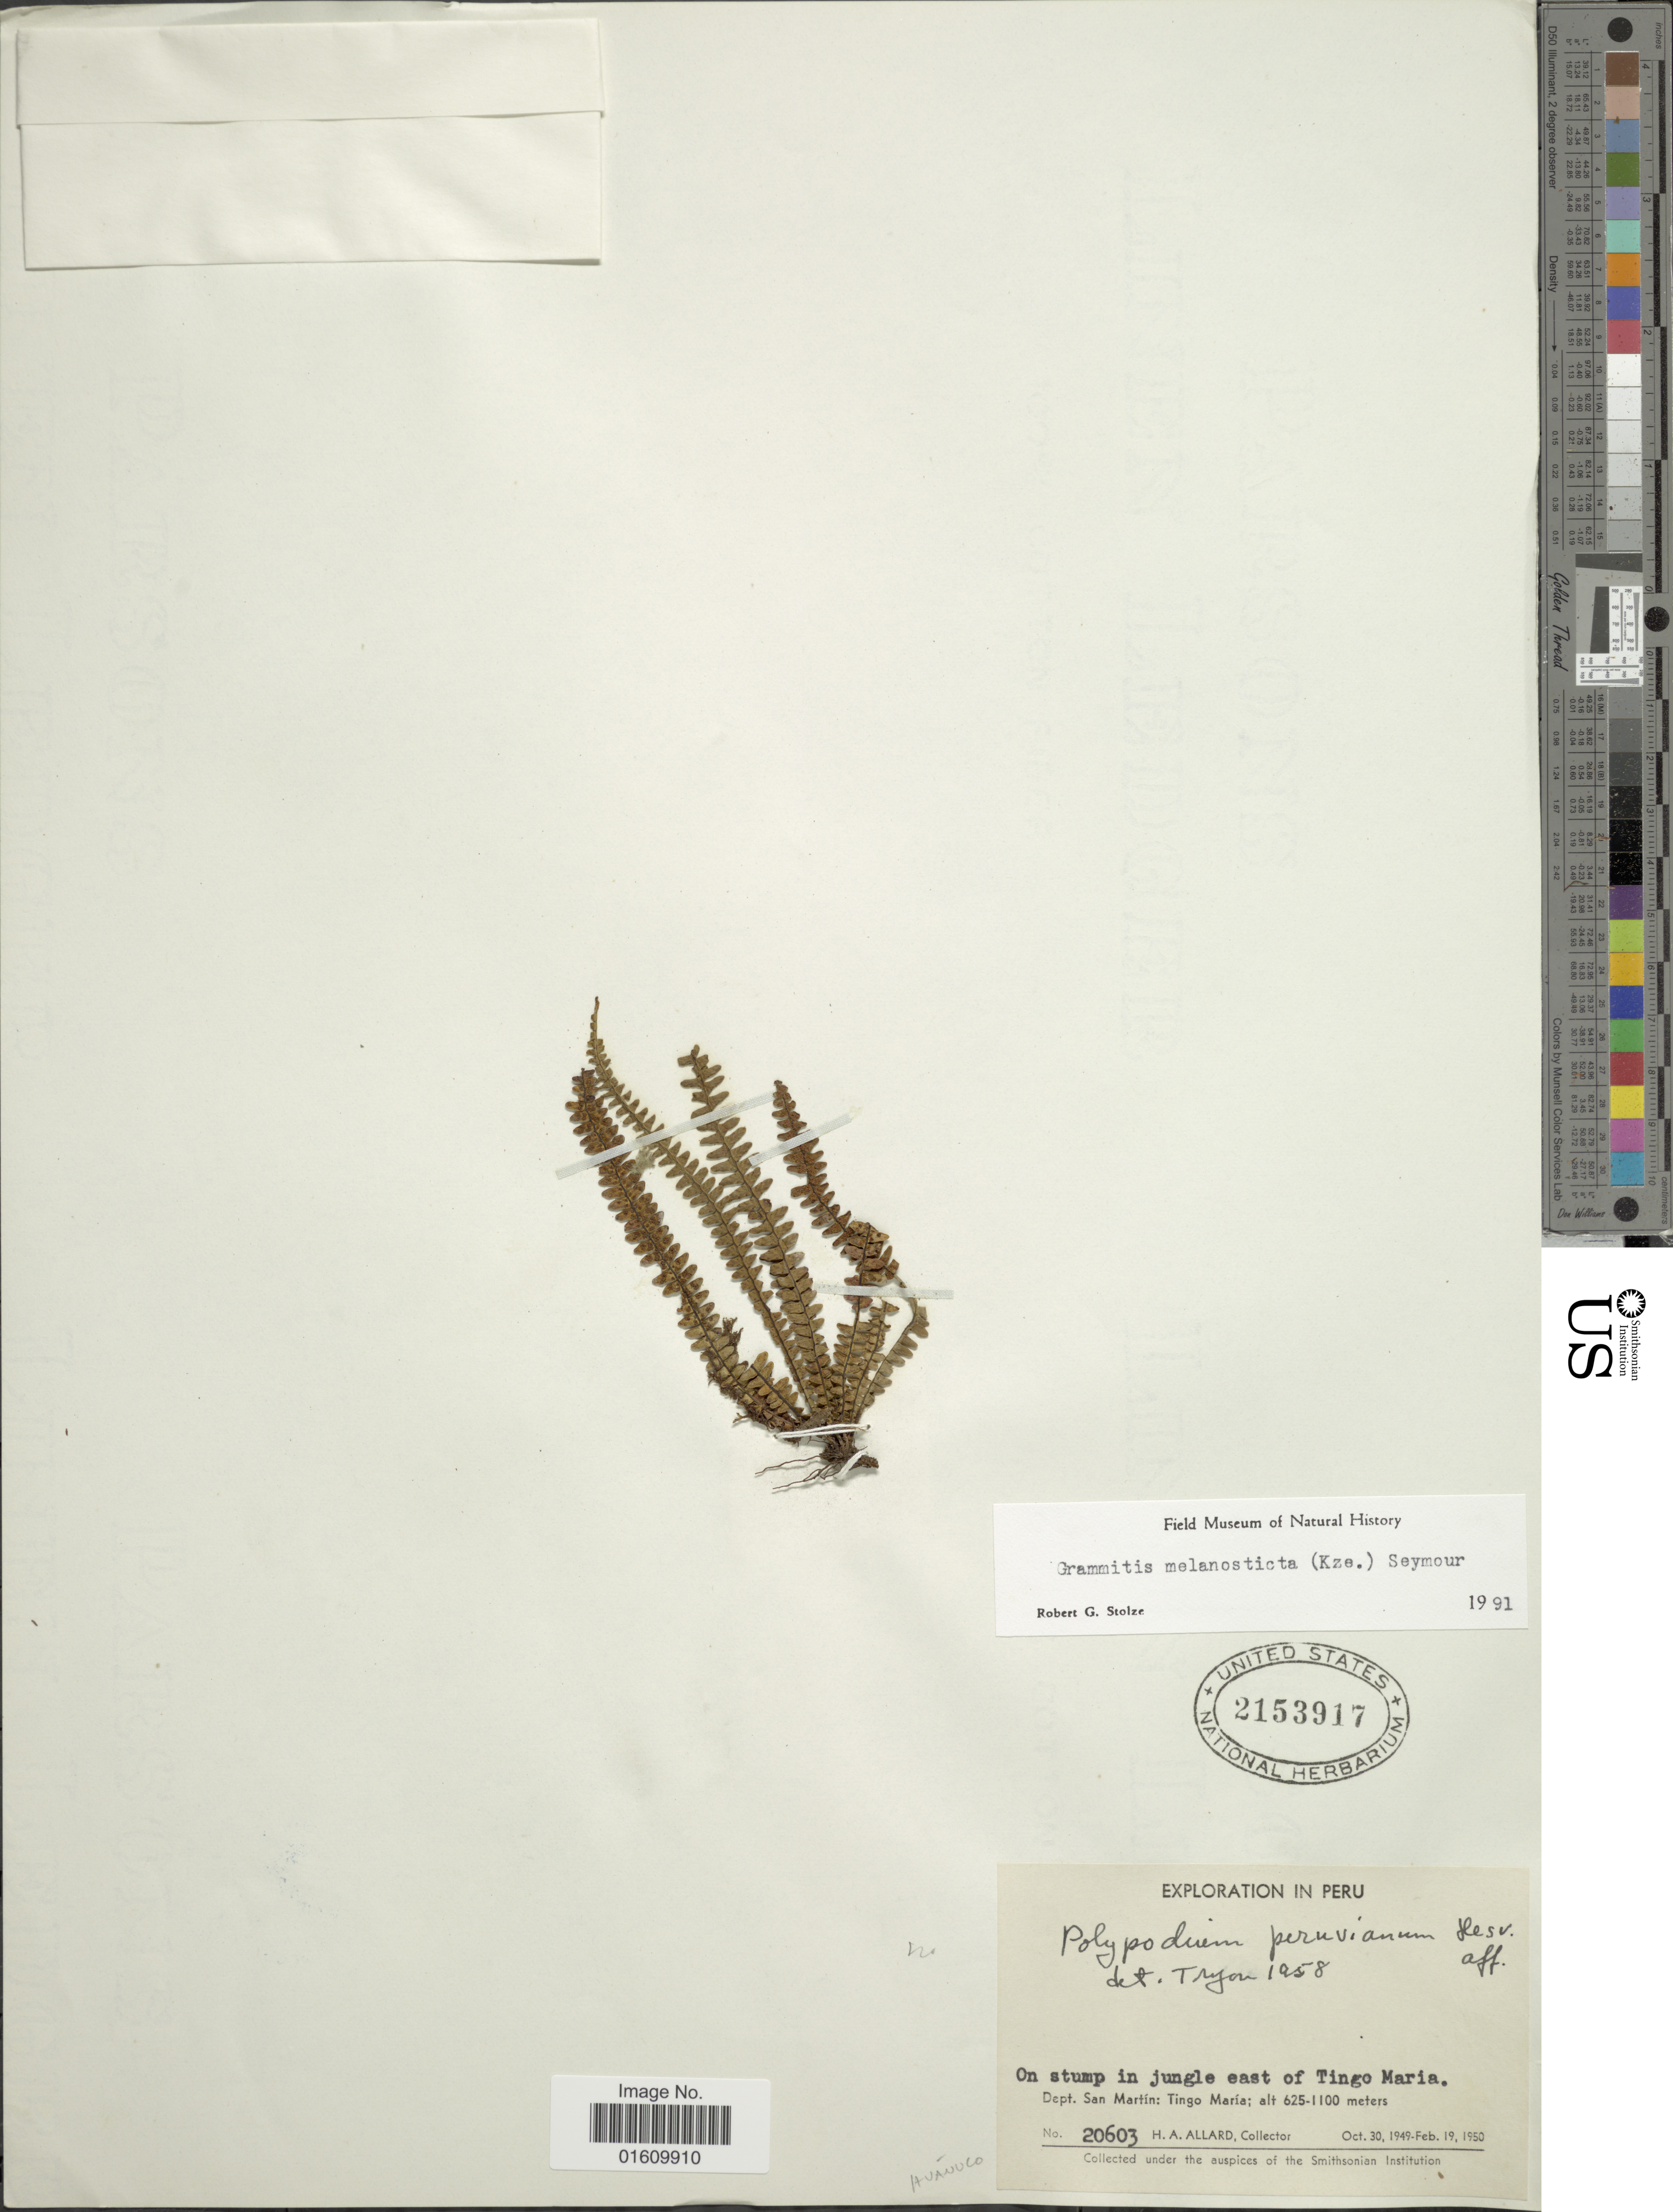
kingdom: Plantae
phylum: Tracheophyta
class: Polypodiopsida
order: Polypodiales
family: Polypodiaceae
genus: Melpomene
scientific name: Melpomene melanosticta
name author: (Kunze) A.R. Sm. & R.C. Moran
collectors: H. A. Allard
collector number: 20603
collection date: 1949-10-30/1950-02-19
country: Peru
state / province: San Martín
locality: In jungle east of Tingo Maria, Dept. San Martin: Tingo Maria.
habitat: on stump in jungle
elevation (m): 625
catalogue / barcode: US 2153917